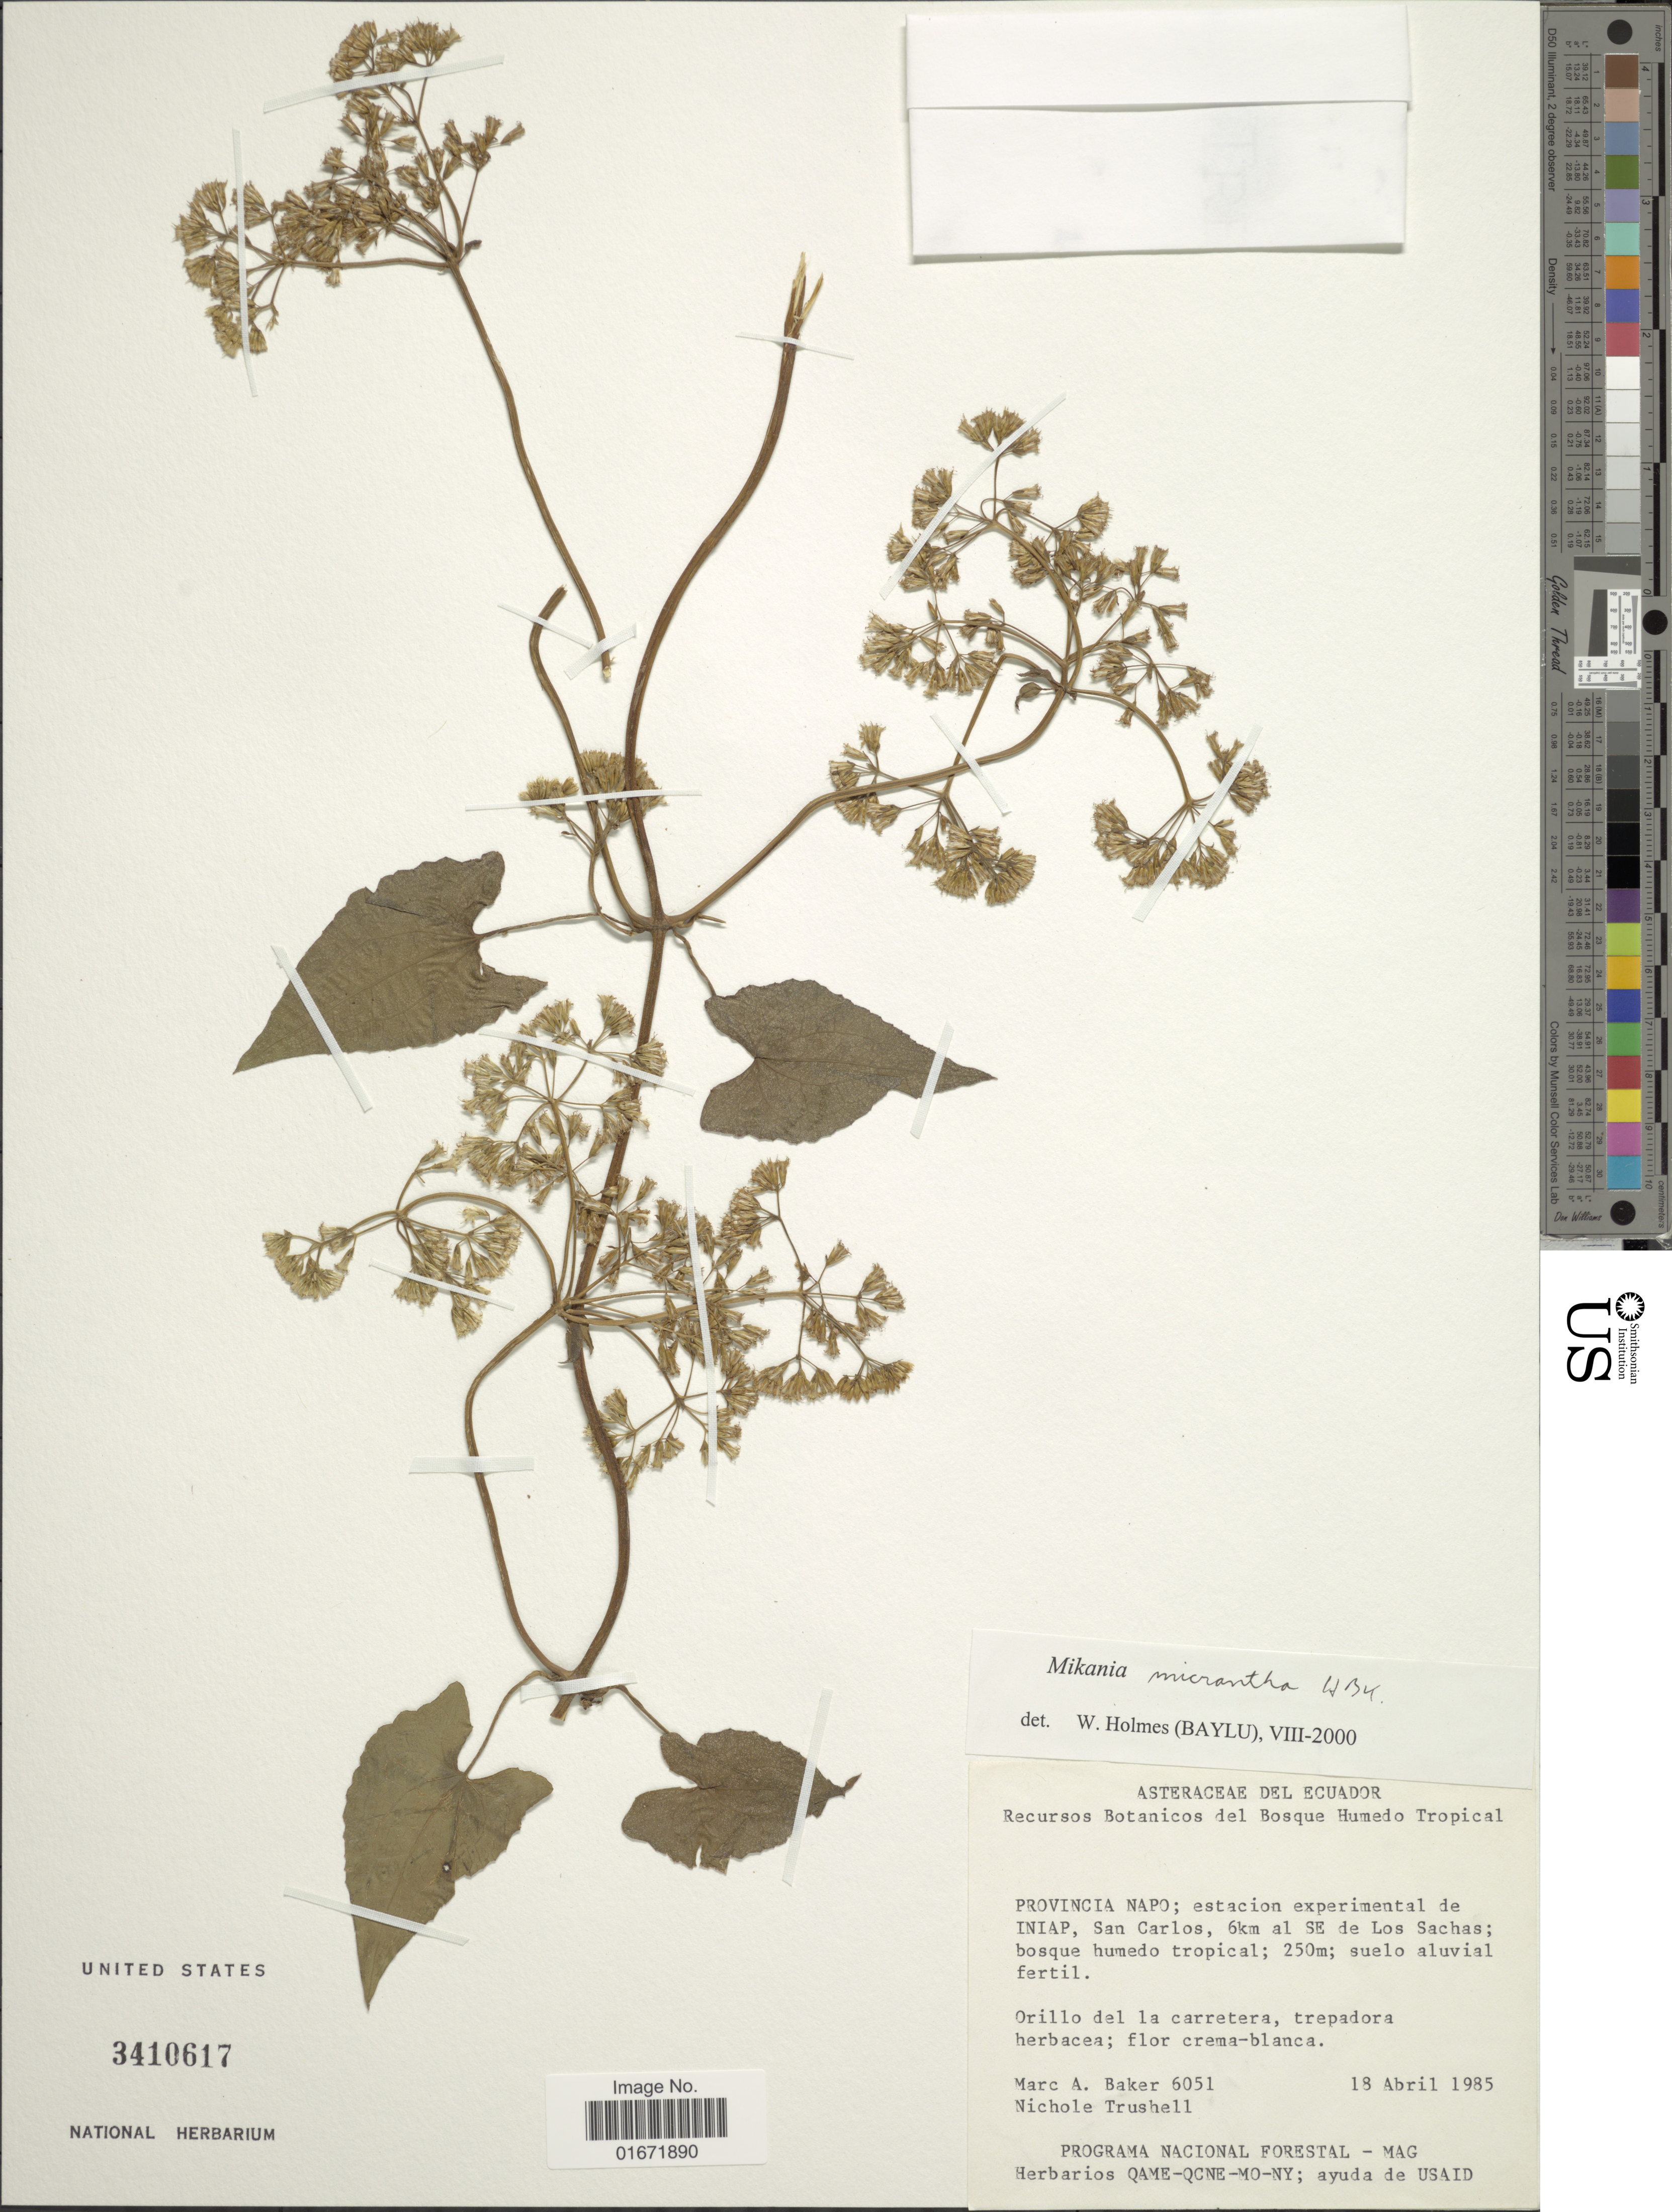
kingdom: Plantae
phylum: Tracheophyta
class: Magnoliopsida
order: Asterales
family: Asteraceae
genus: Mikania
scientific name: Mikania micrantha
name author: Kunth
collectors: M. A. Baker & N. Trushell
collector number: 6051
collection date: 1985-04-18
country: Ecuador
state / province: Napo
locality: Provincia Napo; estacion experimental de Iniap, San Carlos, 6km al SE de Los Sachas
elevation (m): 250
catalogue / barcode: US 3410617